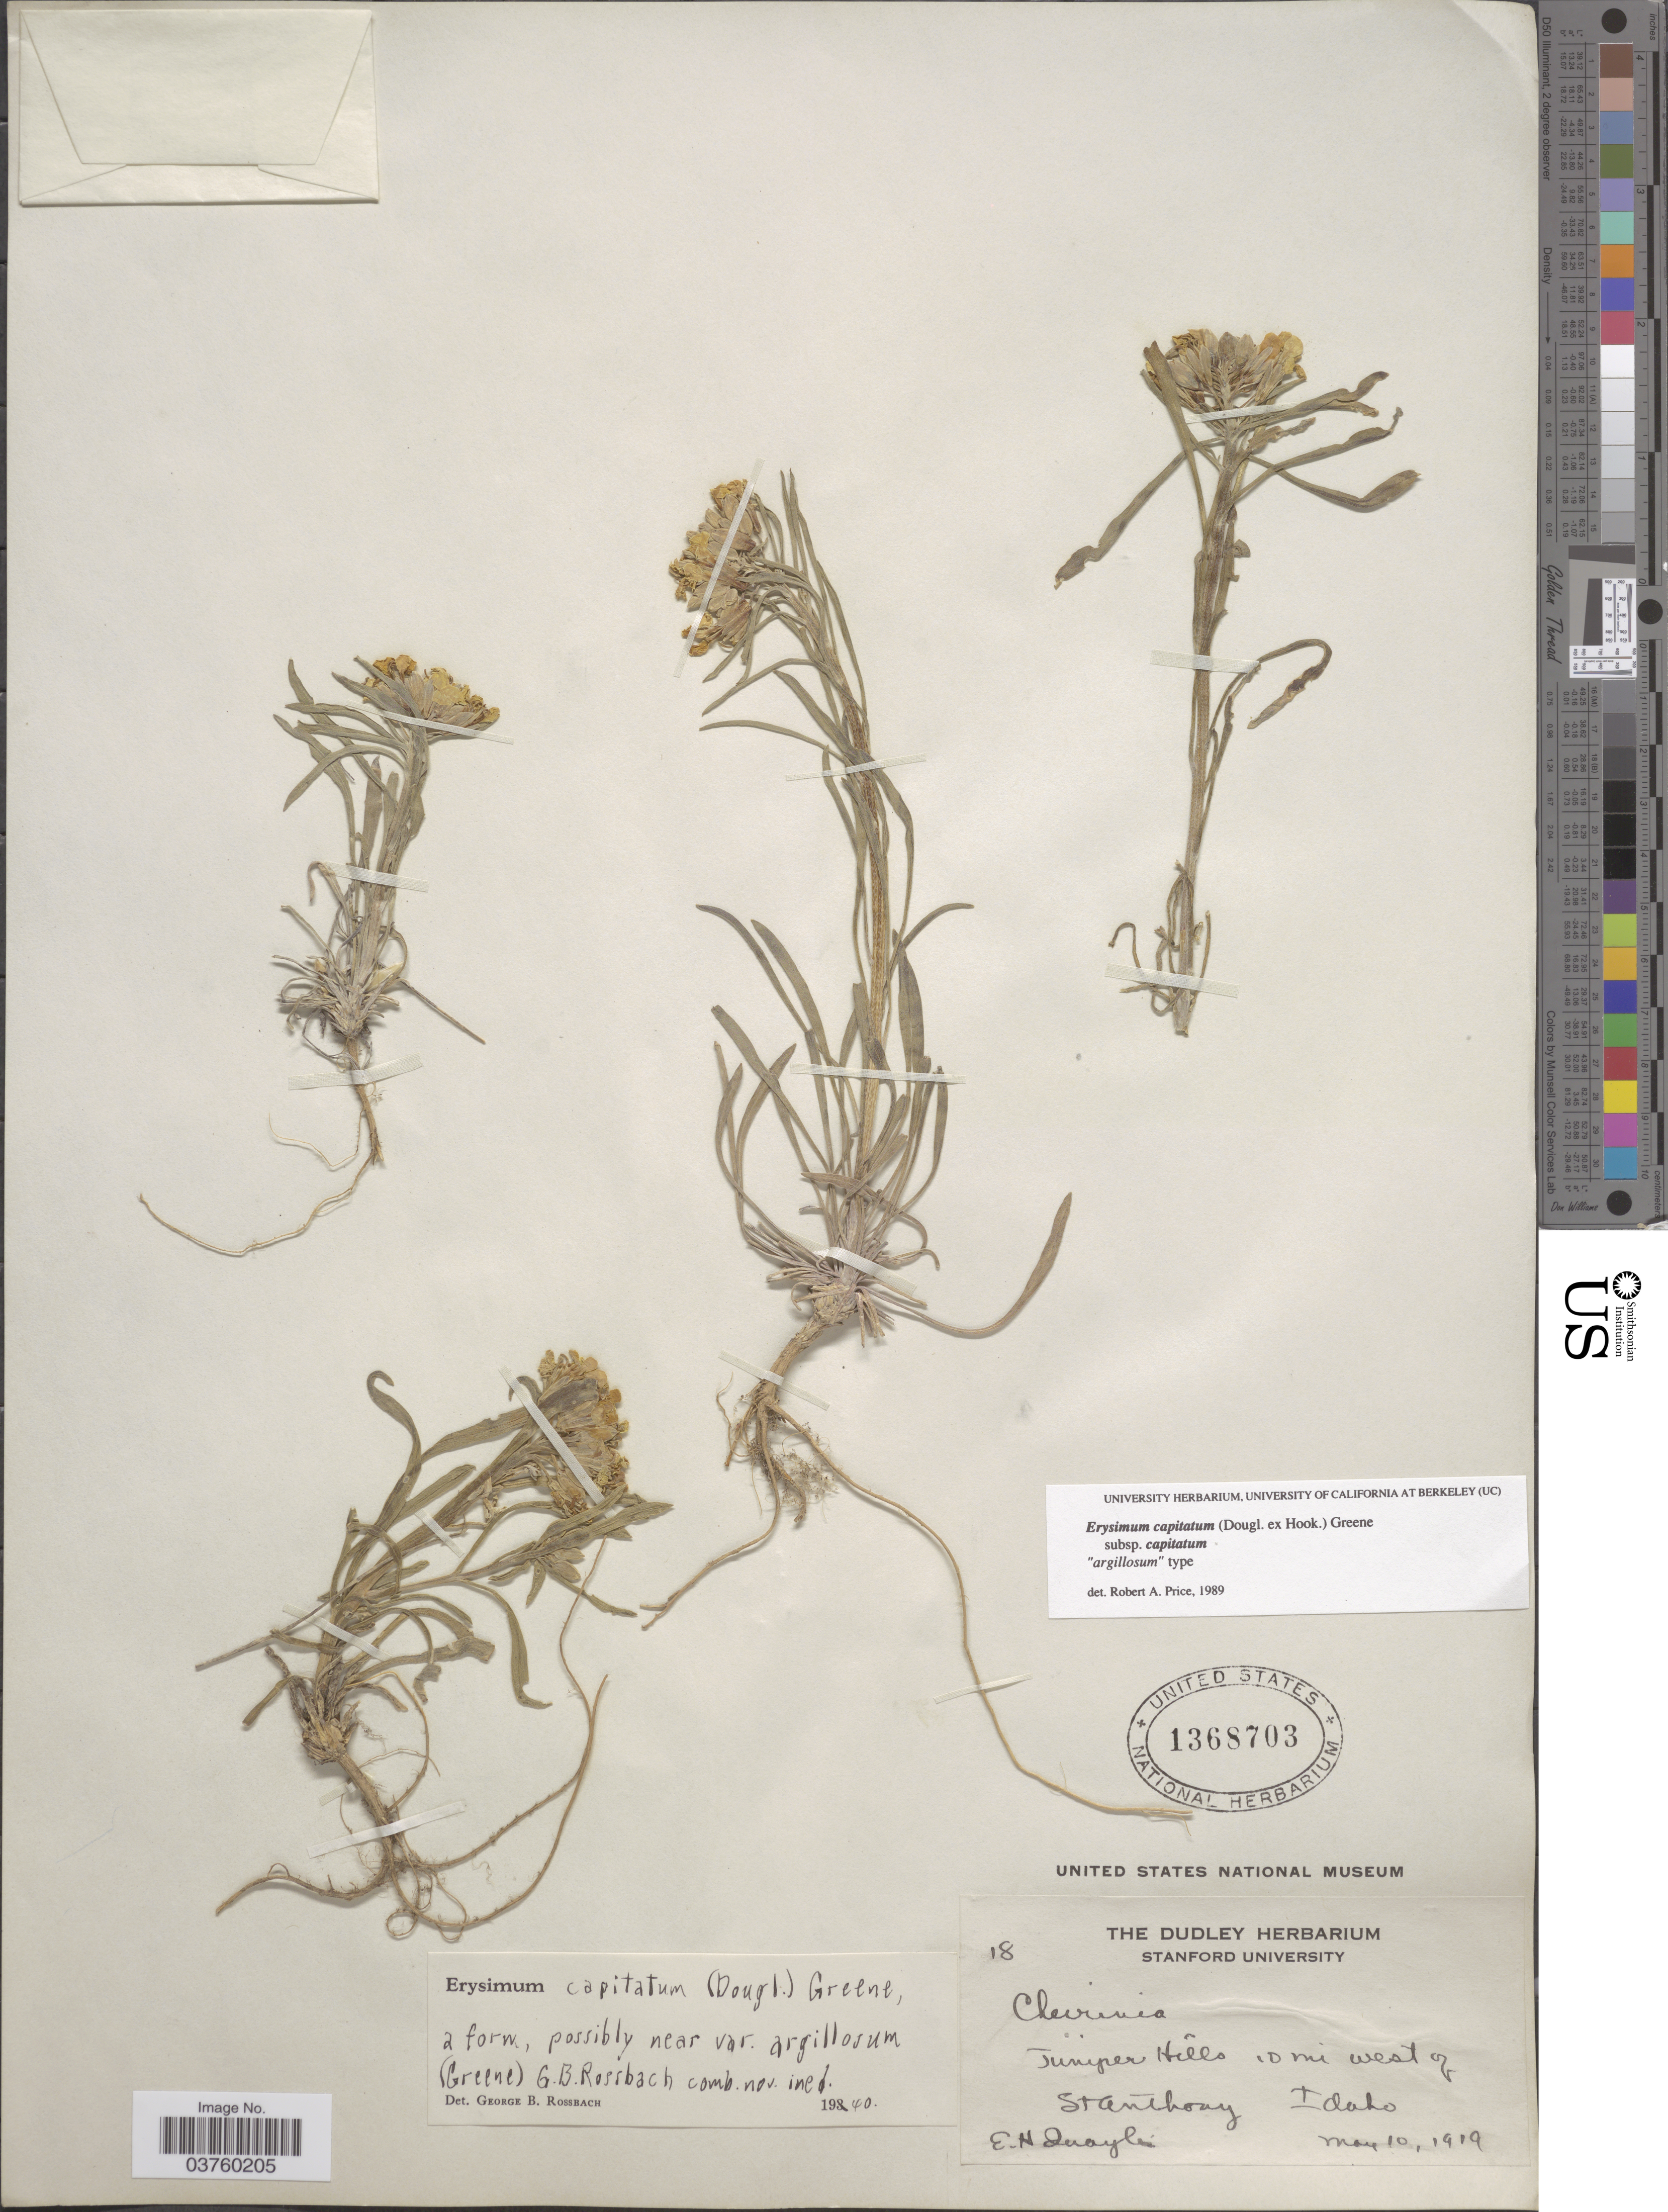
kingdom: Plantae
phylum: Tracheophyta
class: Magnoliopsida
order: Brassicales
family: Brassicaceae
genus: Erysimum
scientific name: Erysimum capitatum subsp. capitatum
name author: (Douglas ex Hook.) Greene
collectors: E. Quayle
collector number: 18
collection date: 1919-05-10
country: United States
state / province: Idaho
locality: Juniper Hills, 10 mi west of St. Anthony.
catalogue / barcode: US 1368703